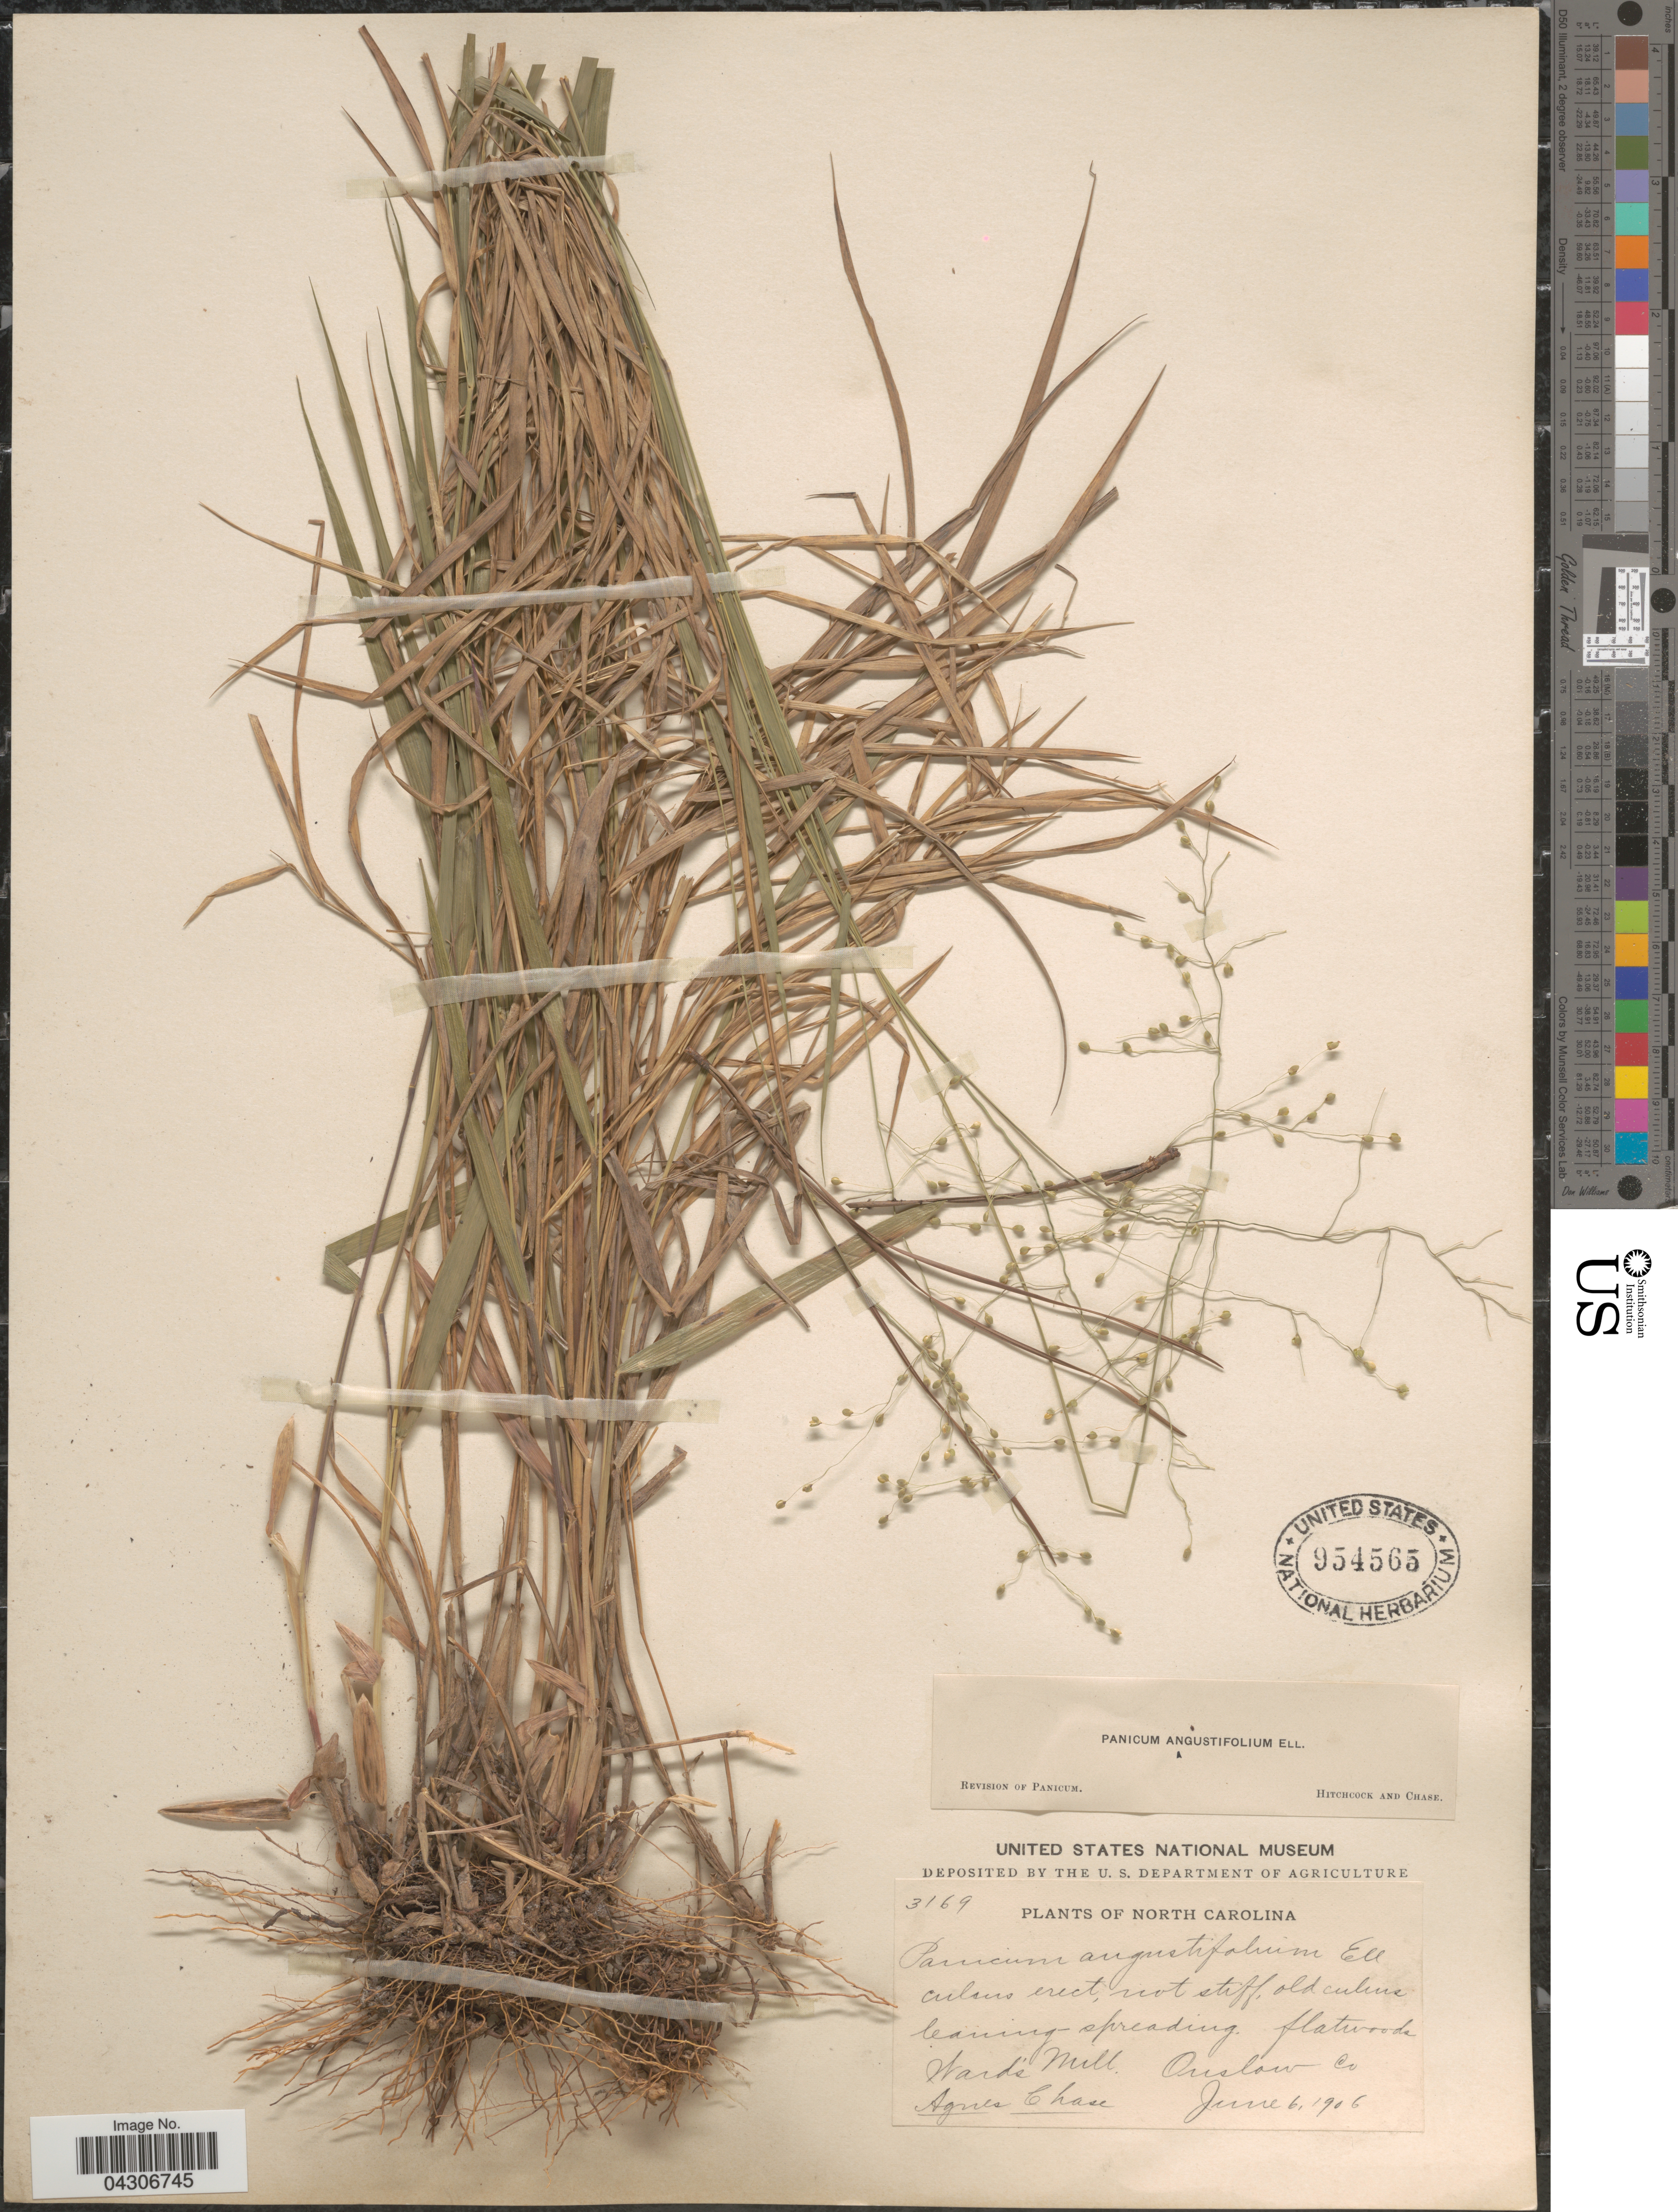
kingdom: Plantae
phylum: Tracheophyta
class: Liliopsida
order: Poales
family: Poaceae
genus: Dichanthelium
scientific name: Dichanthelium aciculare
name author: (Desv. ex Poir.) Gould & C.A. Clark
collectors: A. Chase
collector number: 3169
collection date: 1906-06-06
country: United States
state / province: North Carolina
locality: Ward's Mill. Onslow Co.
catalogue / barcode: US 954565